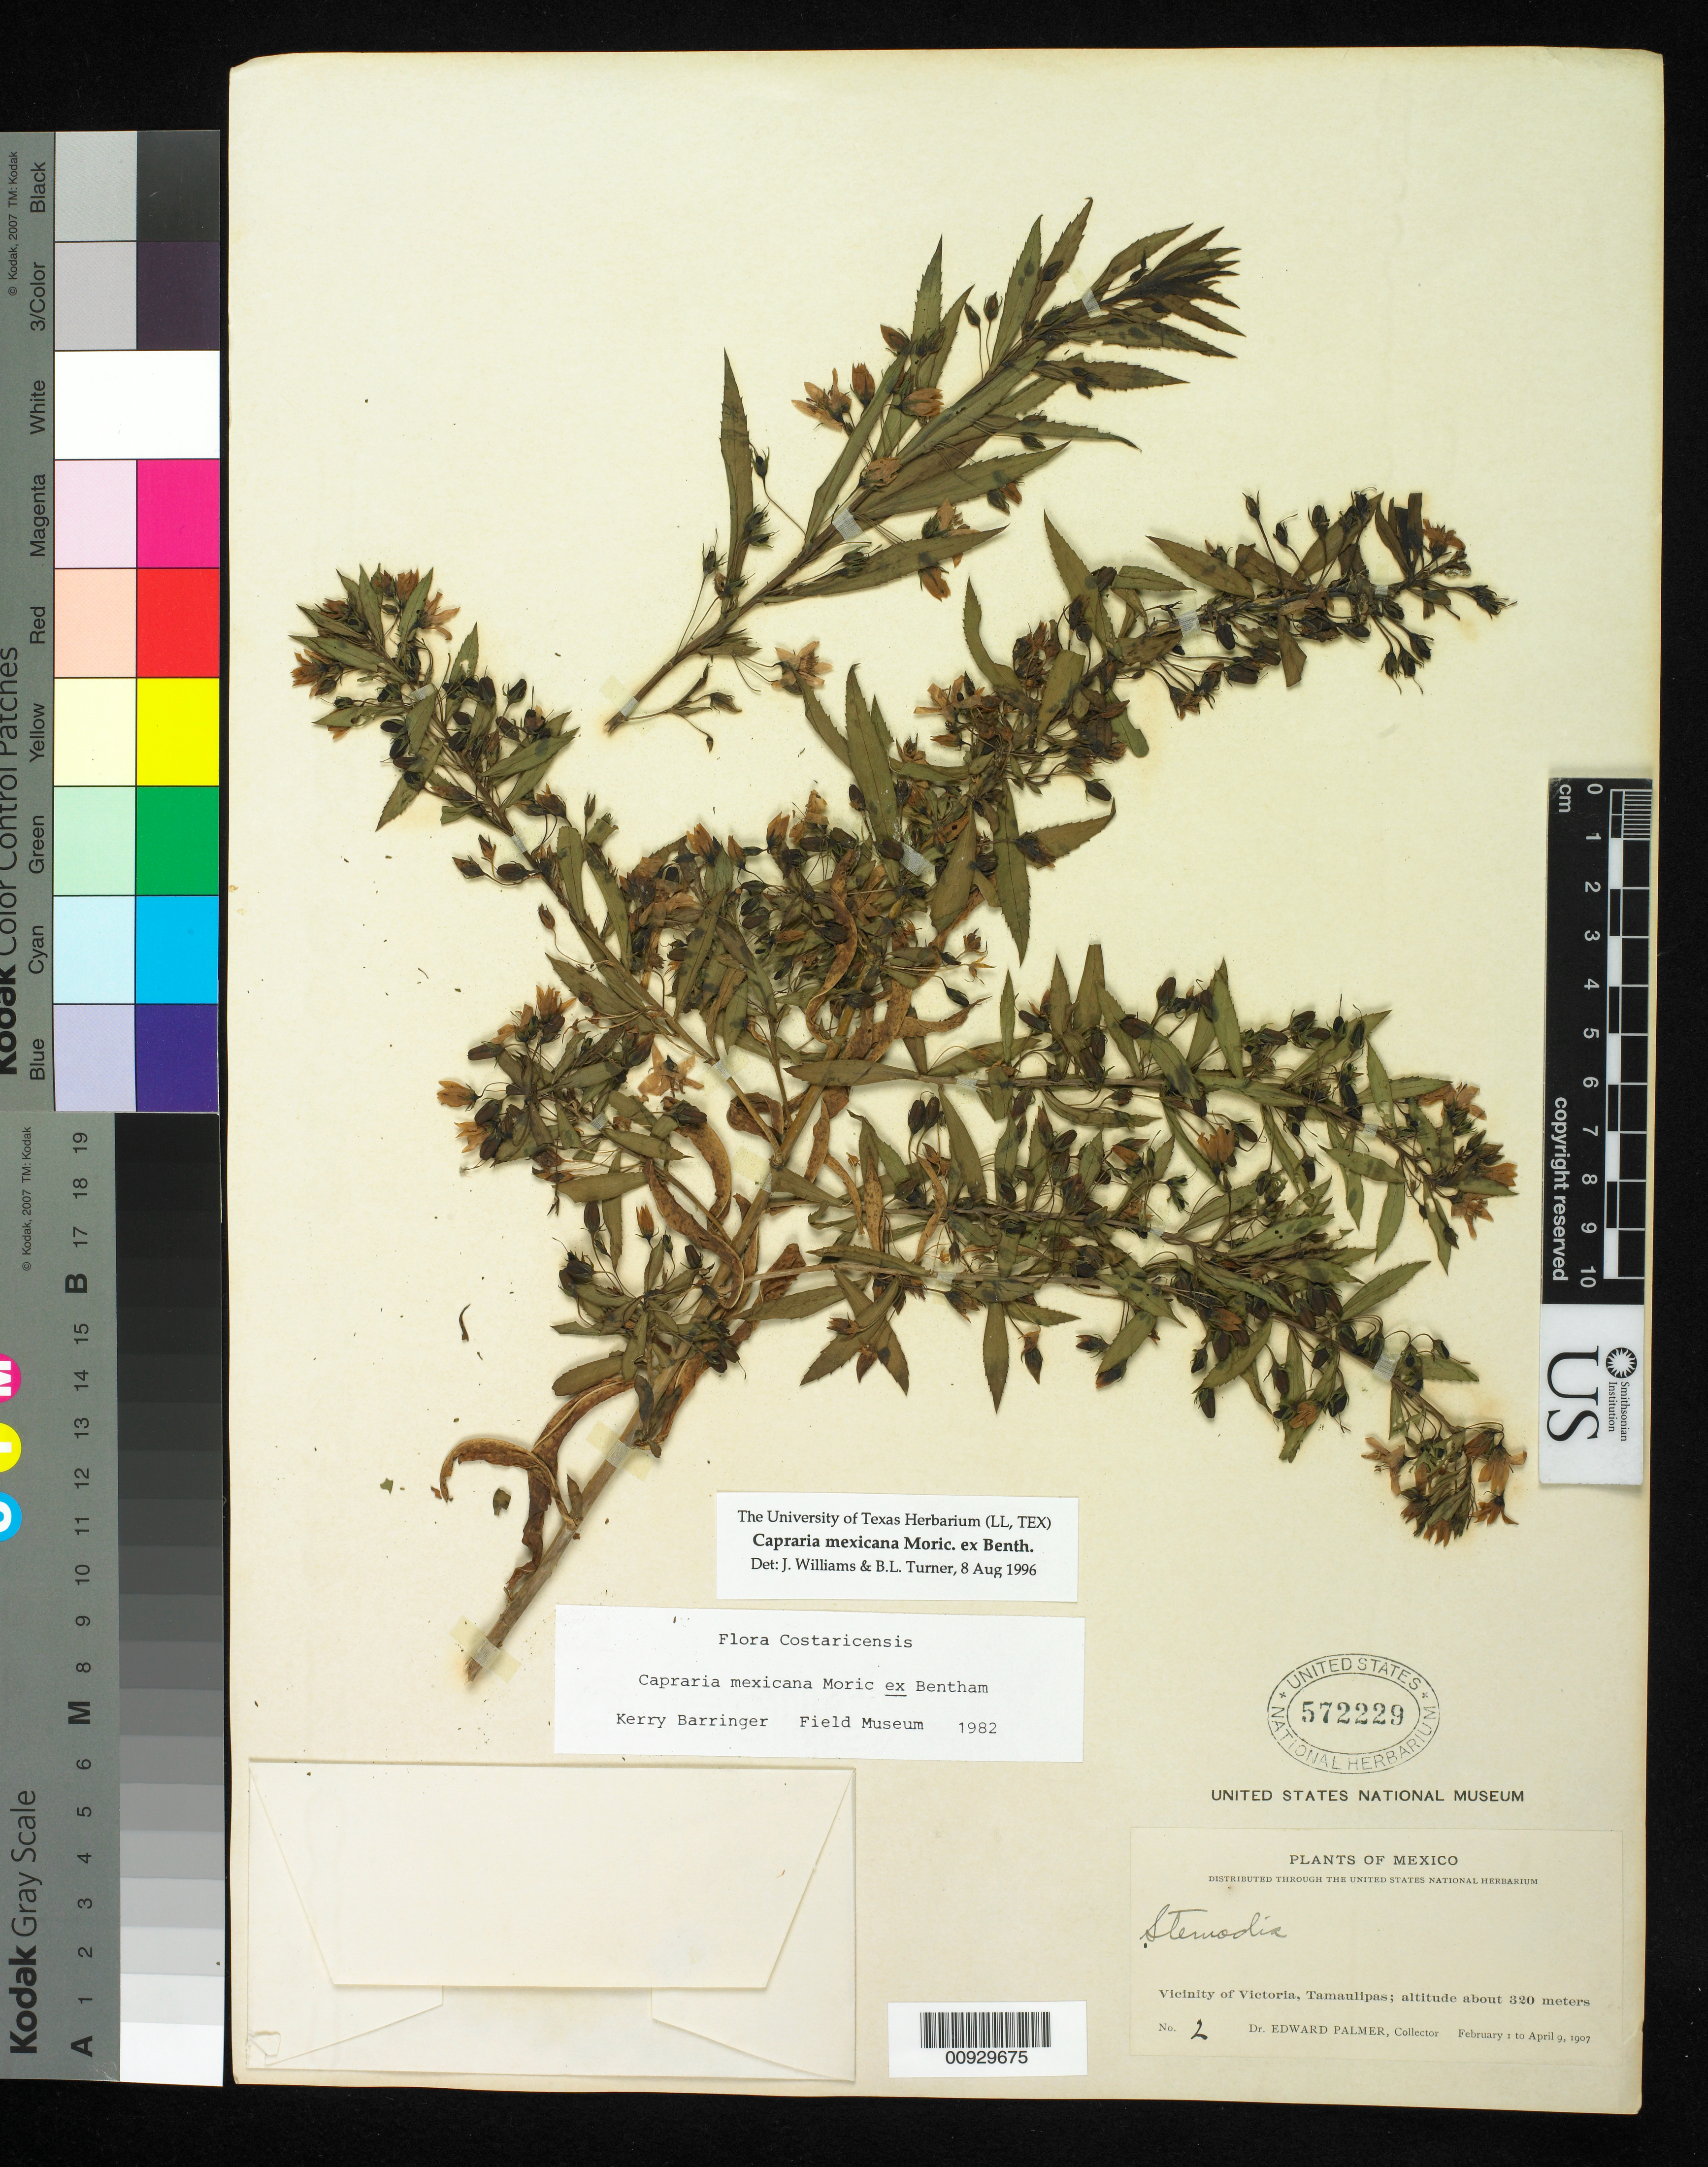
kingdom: Plantae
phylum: Tracheophyta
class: Magnoliopsida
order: Lamiales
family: Scrophulariaceae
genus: Capraria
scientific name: Capraria mexicana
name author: Moric. ex Benth.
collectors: E. Palmer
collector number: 2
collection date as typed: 01 Feb 1907 to 09 Apr 1907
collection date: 1907-02-01/1907-04-09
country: Mexico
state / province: Tamaulipas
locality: Vicinity of Victoria.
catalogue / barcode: US 572229